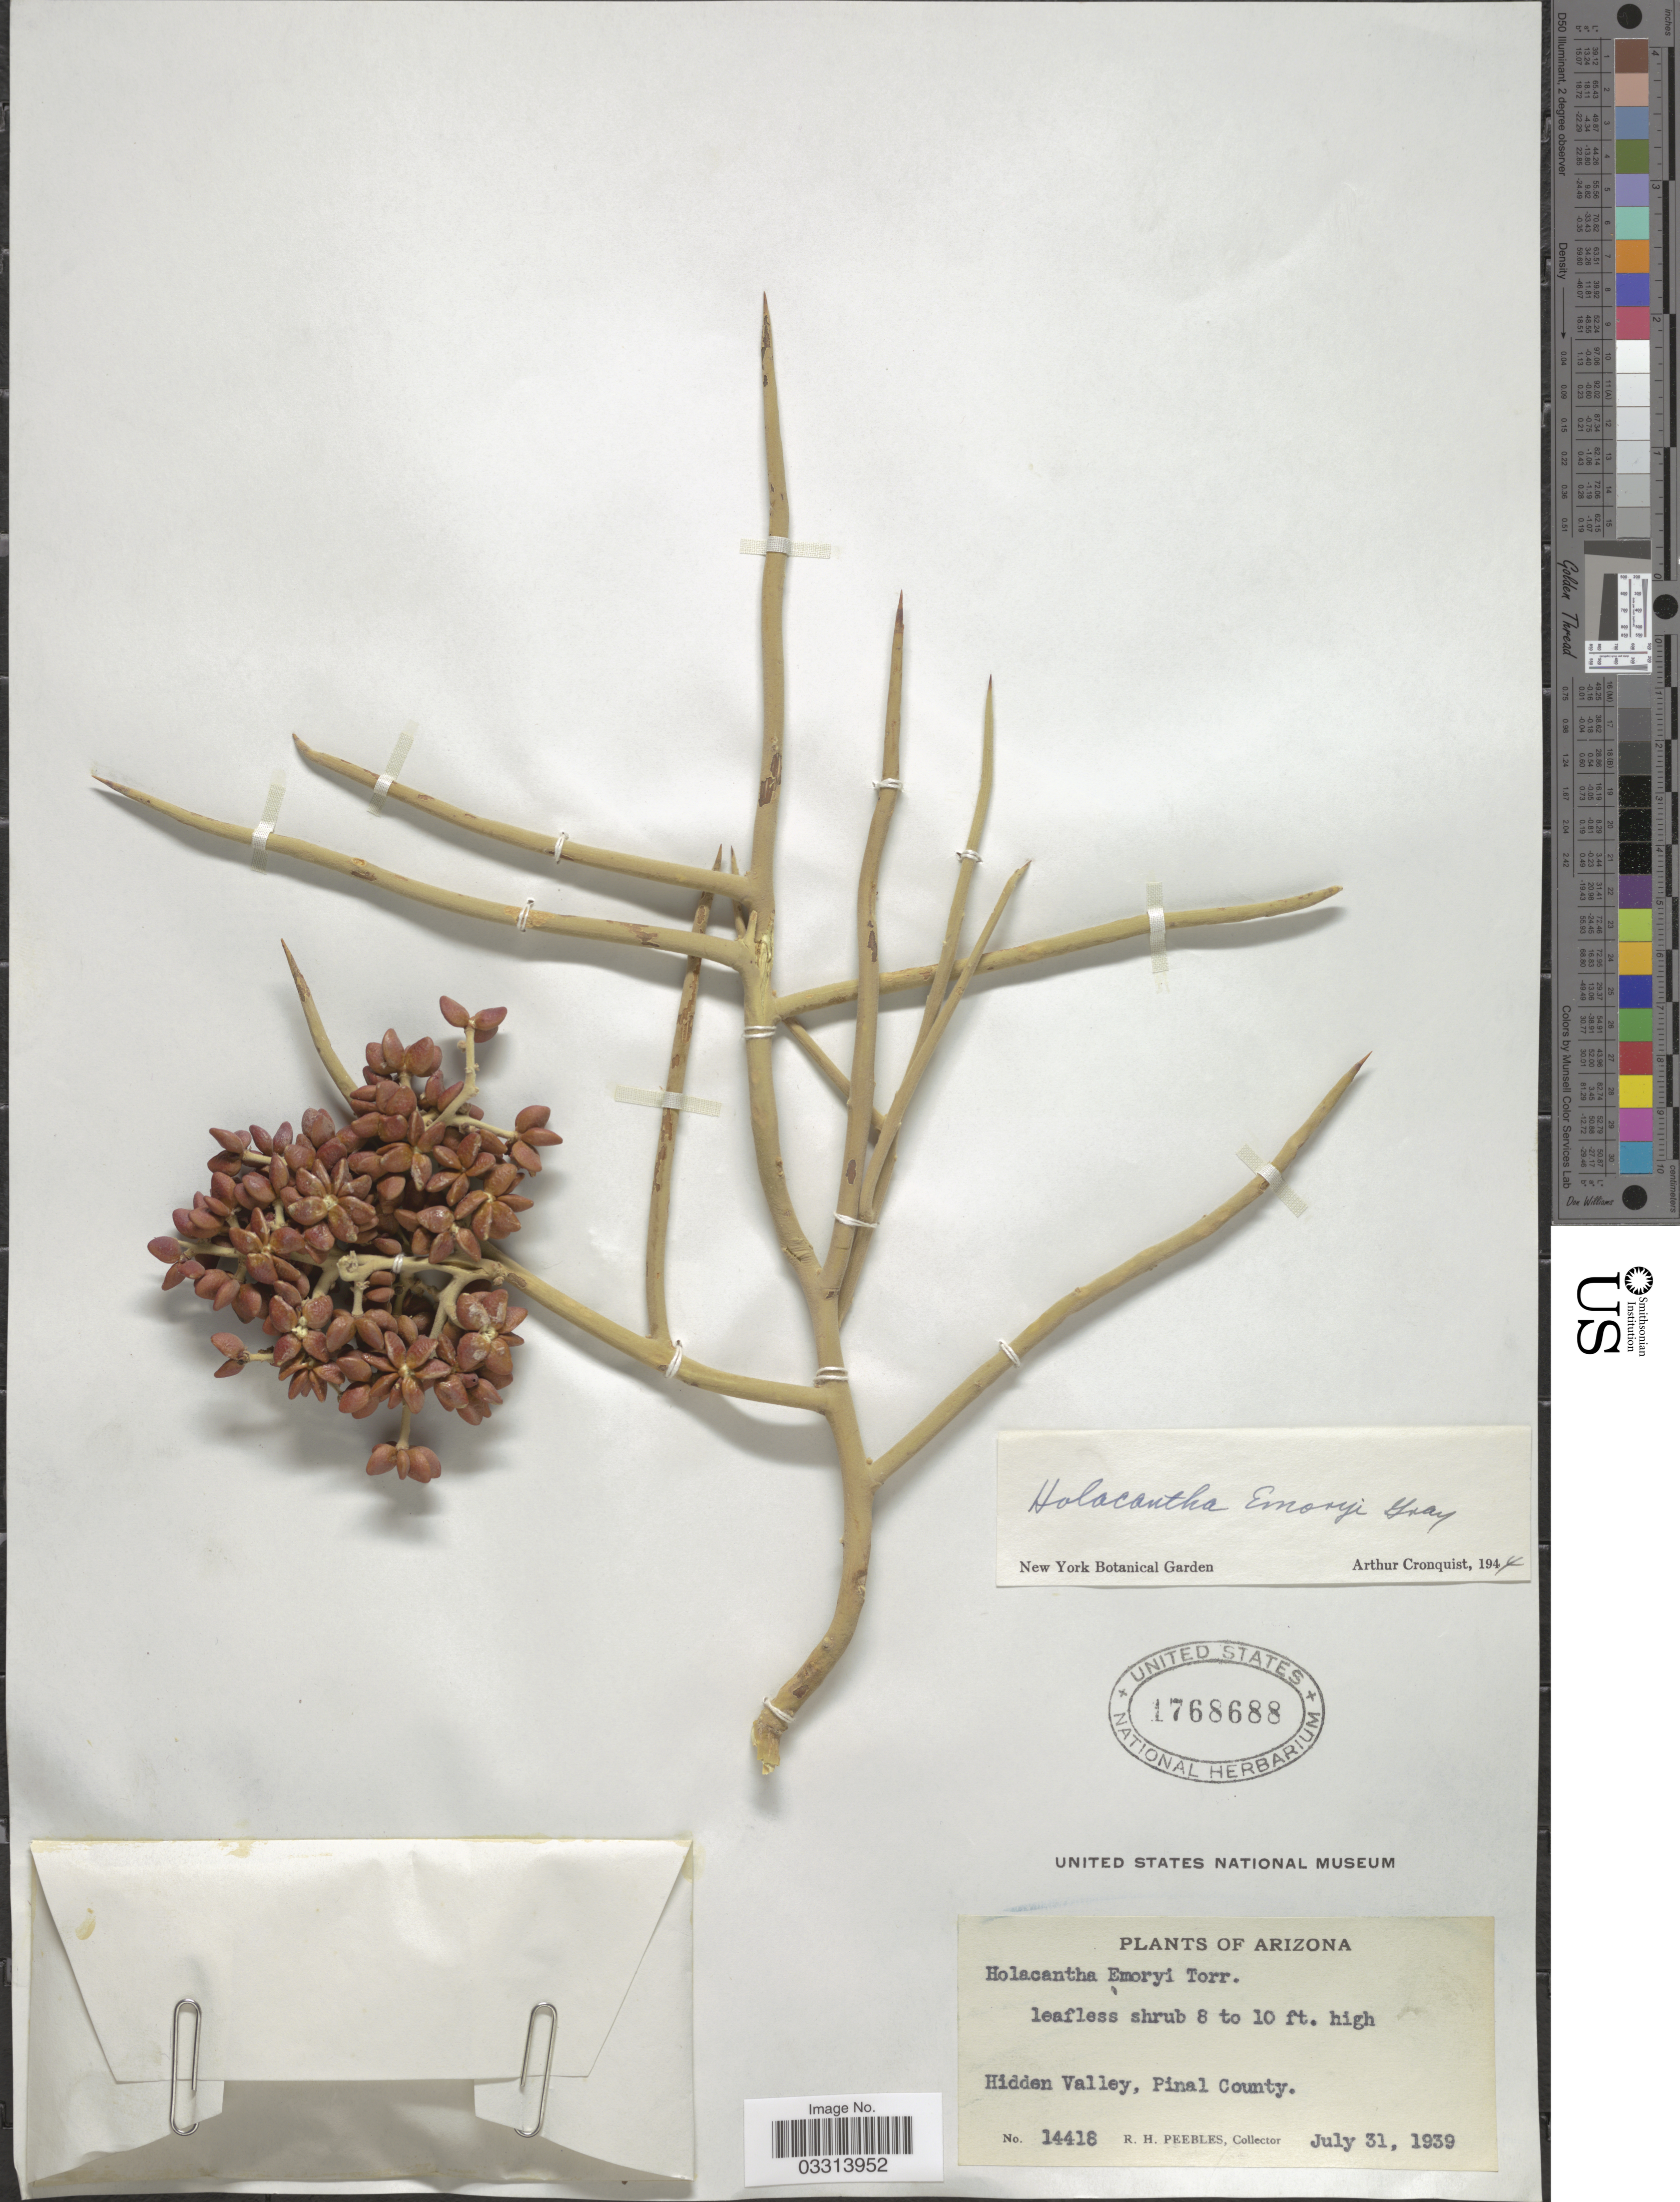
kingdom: Plantae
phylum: Tracheophyta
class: Magnoliopsida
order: Sapindales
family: Simaroubaceae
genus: Castela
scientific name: Castela emoryi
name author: (A. Gray) Moran & Felger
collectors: R. H. Peebles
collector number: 14418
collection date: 1939-07-31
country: United States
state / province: Arizona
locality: Hidden Valley, Pinal County.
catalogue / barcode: US 1768688